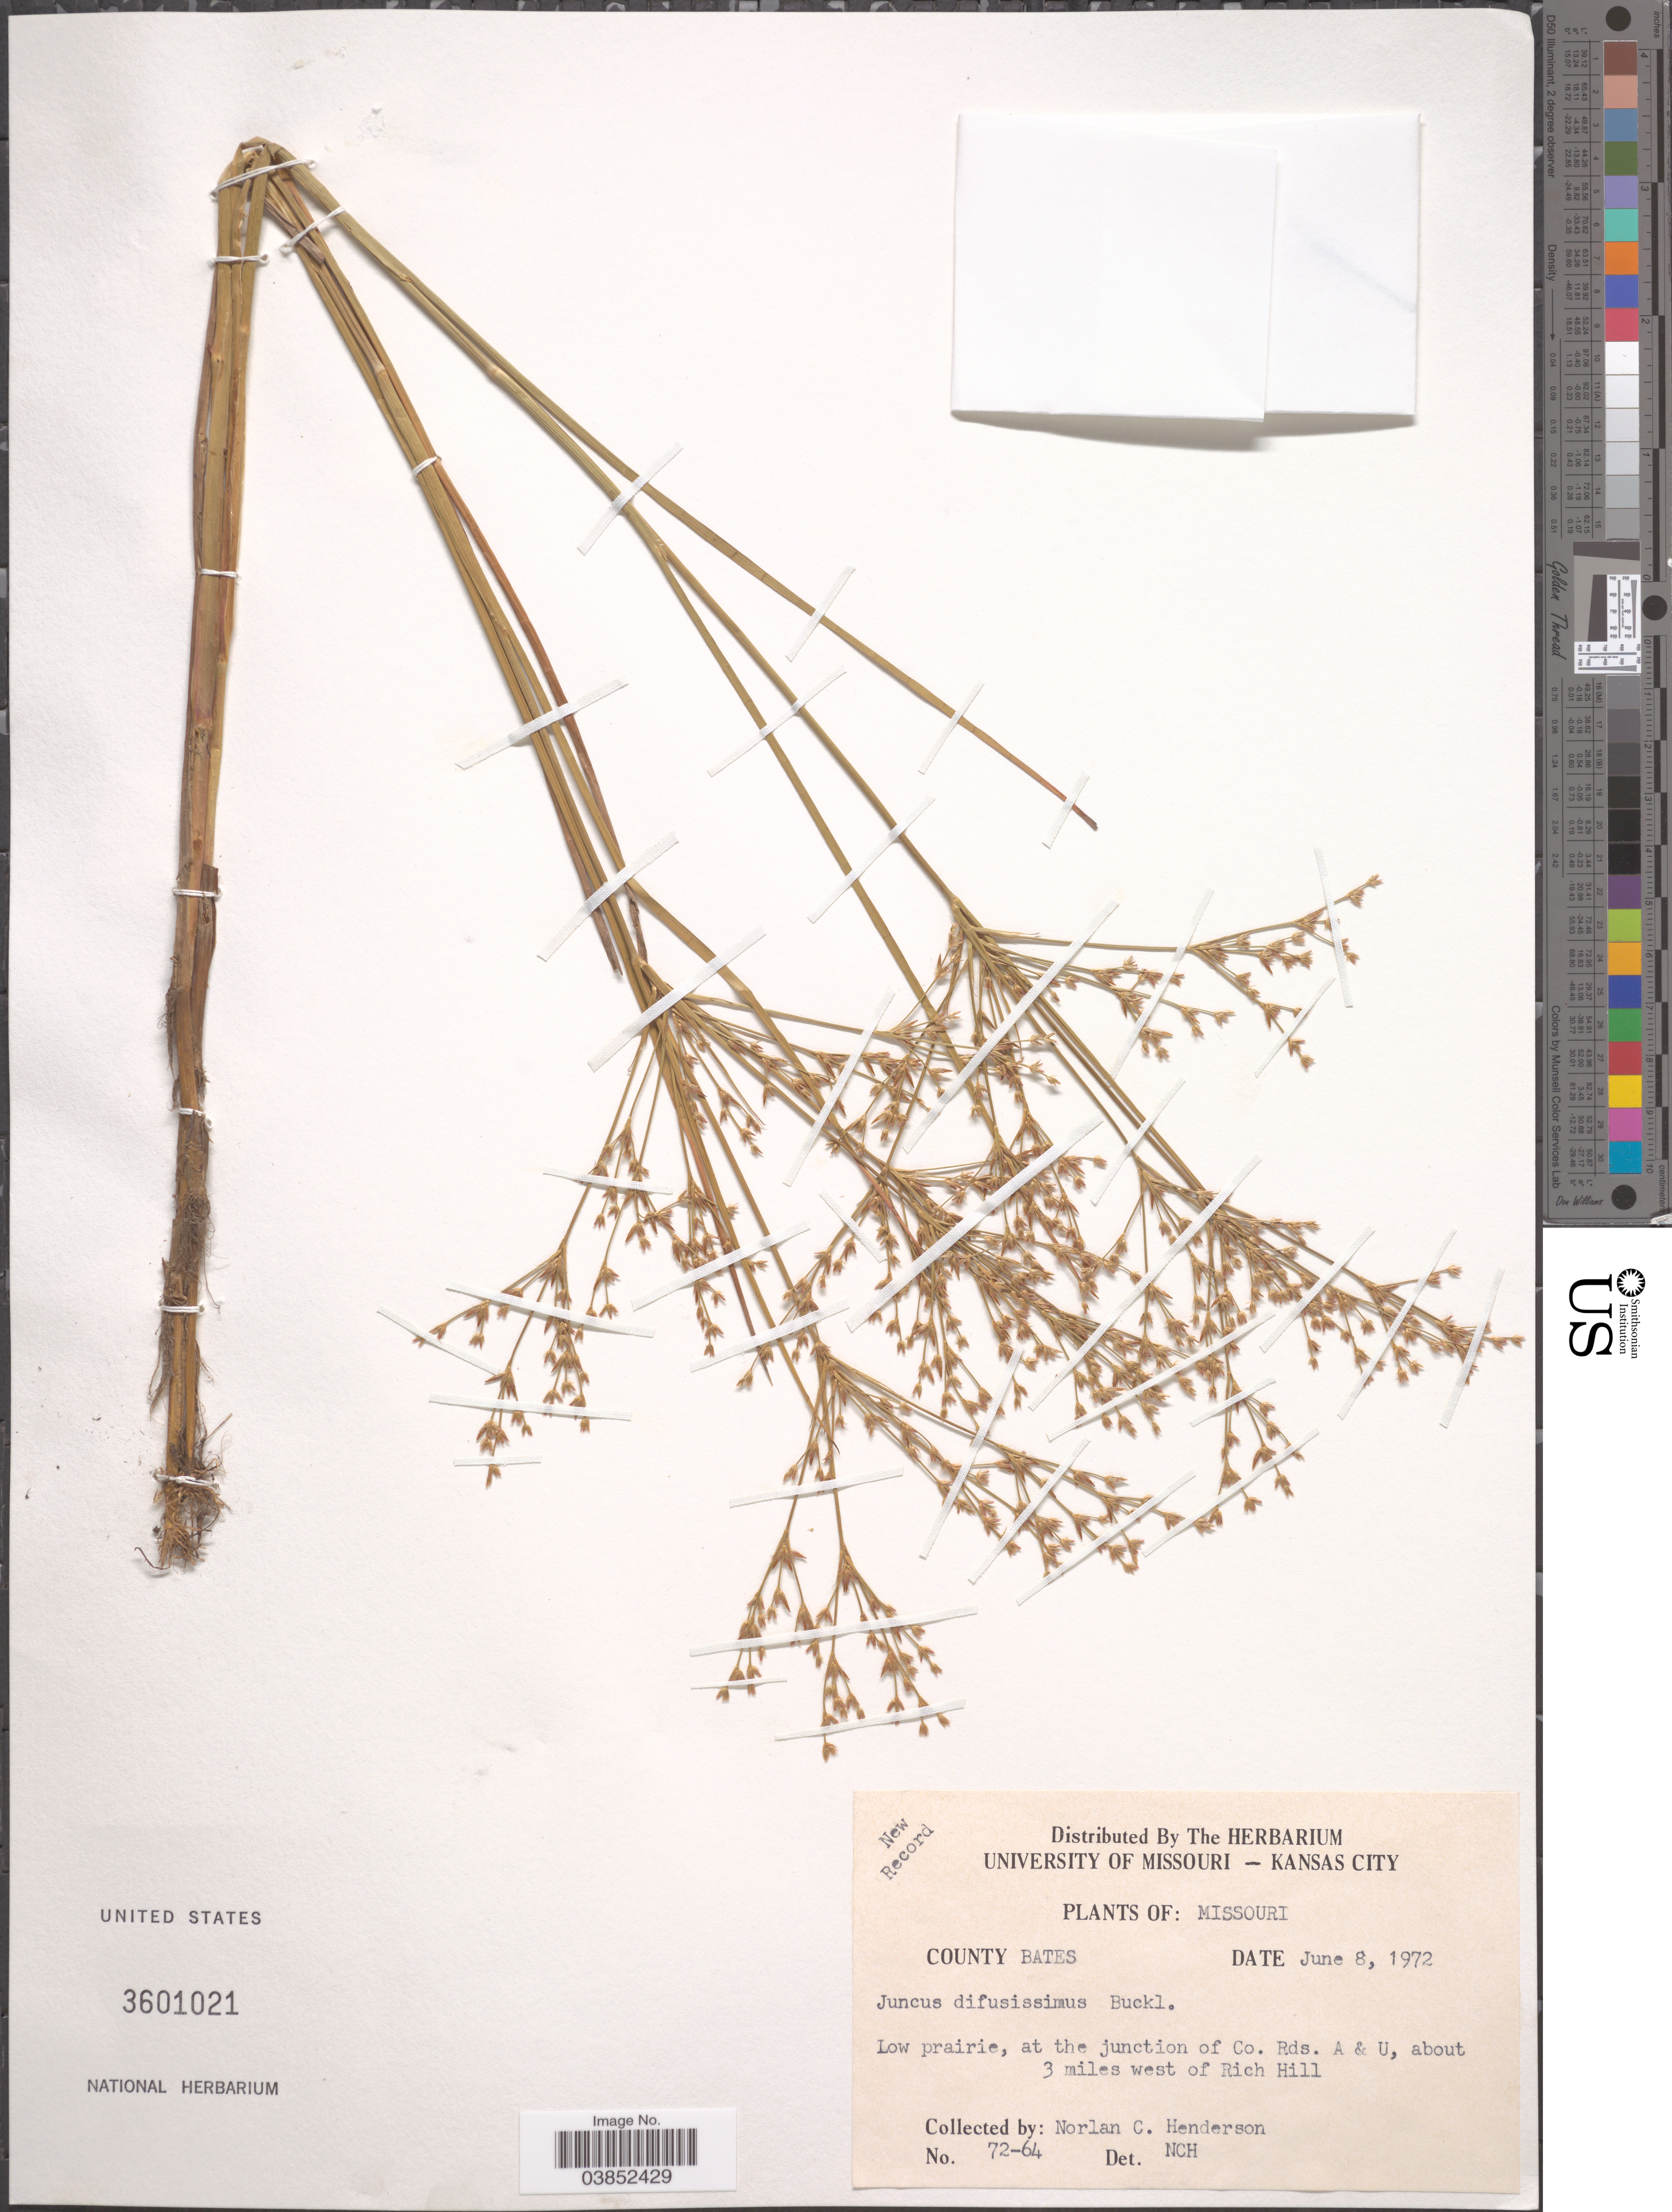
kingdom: Plantae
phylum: Tracheophyta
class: Liliopsida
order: Poales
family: Juncaceae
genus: Juncus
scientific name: Juncus diffusissimus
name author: Buckley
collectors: N. C. Henderson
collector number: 72-64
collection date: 1972-06-08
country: United States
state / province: Missouri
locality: County Bates. At the junction of Co. Rds. A & U, about 3 miles west of Rich Hill.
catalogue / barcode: US 3601021